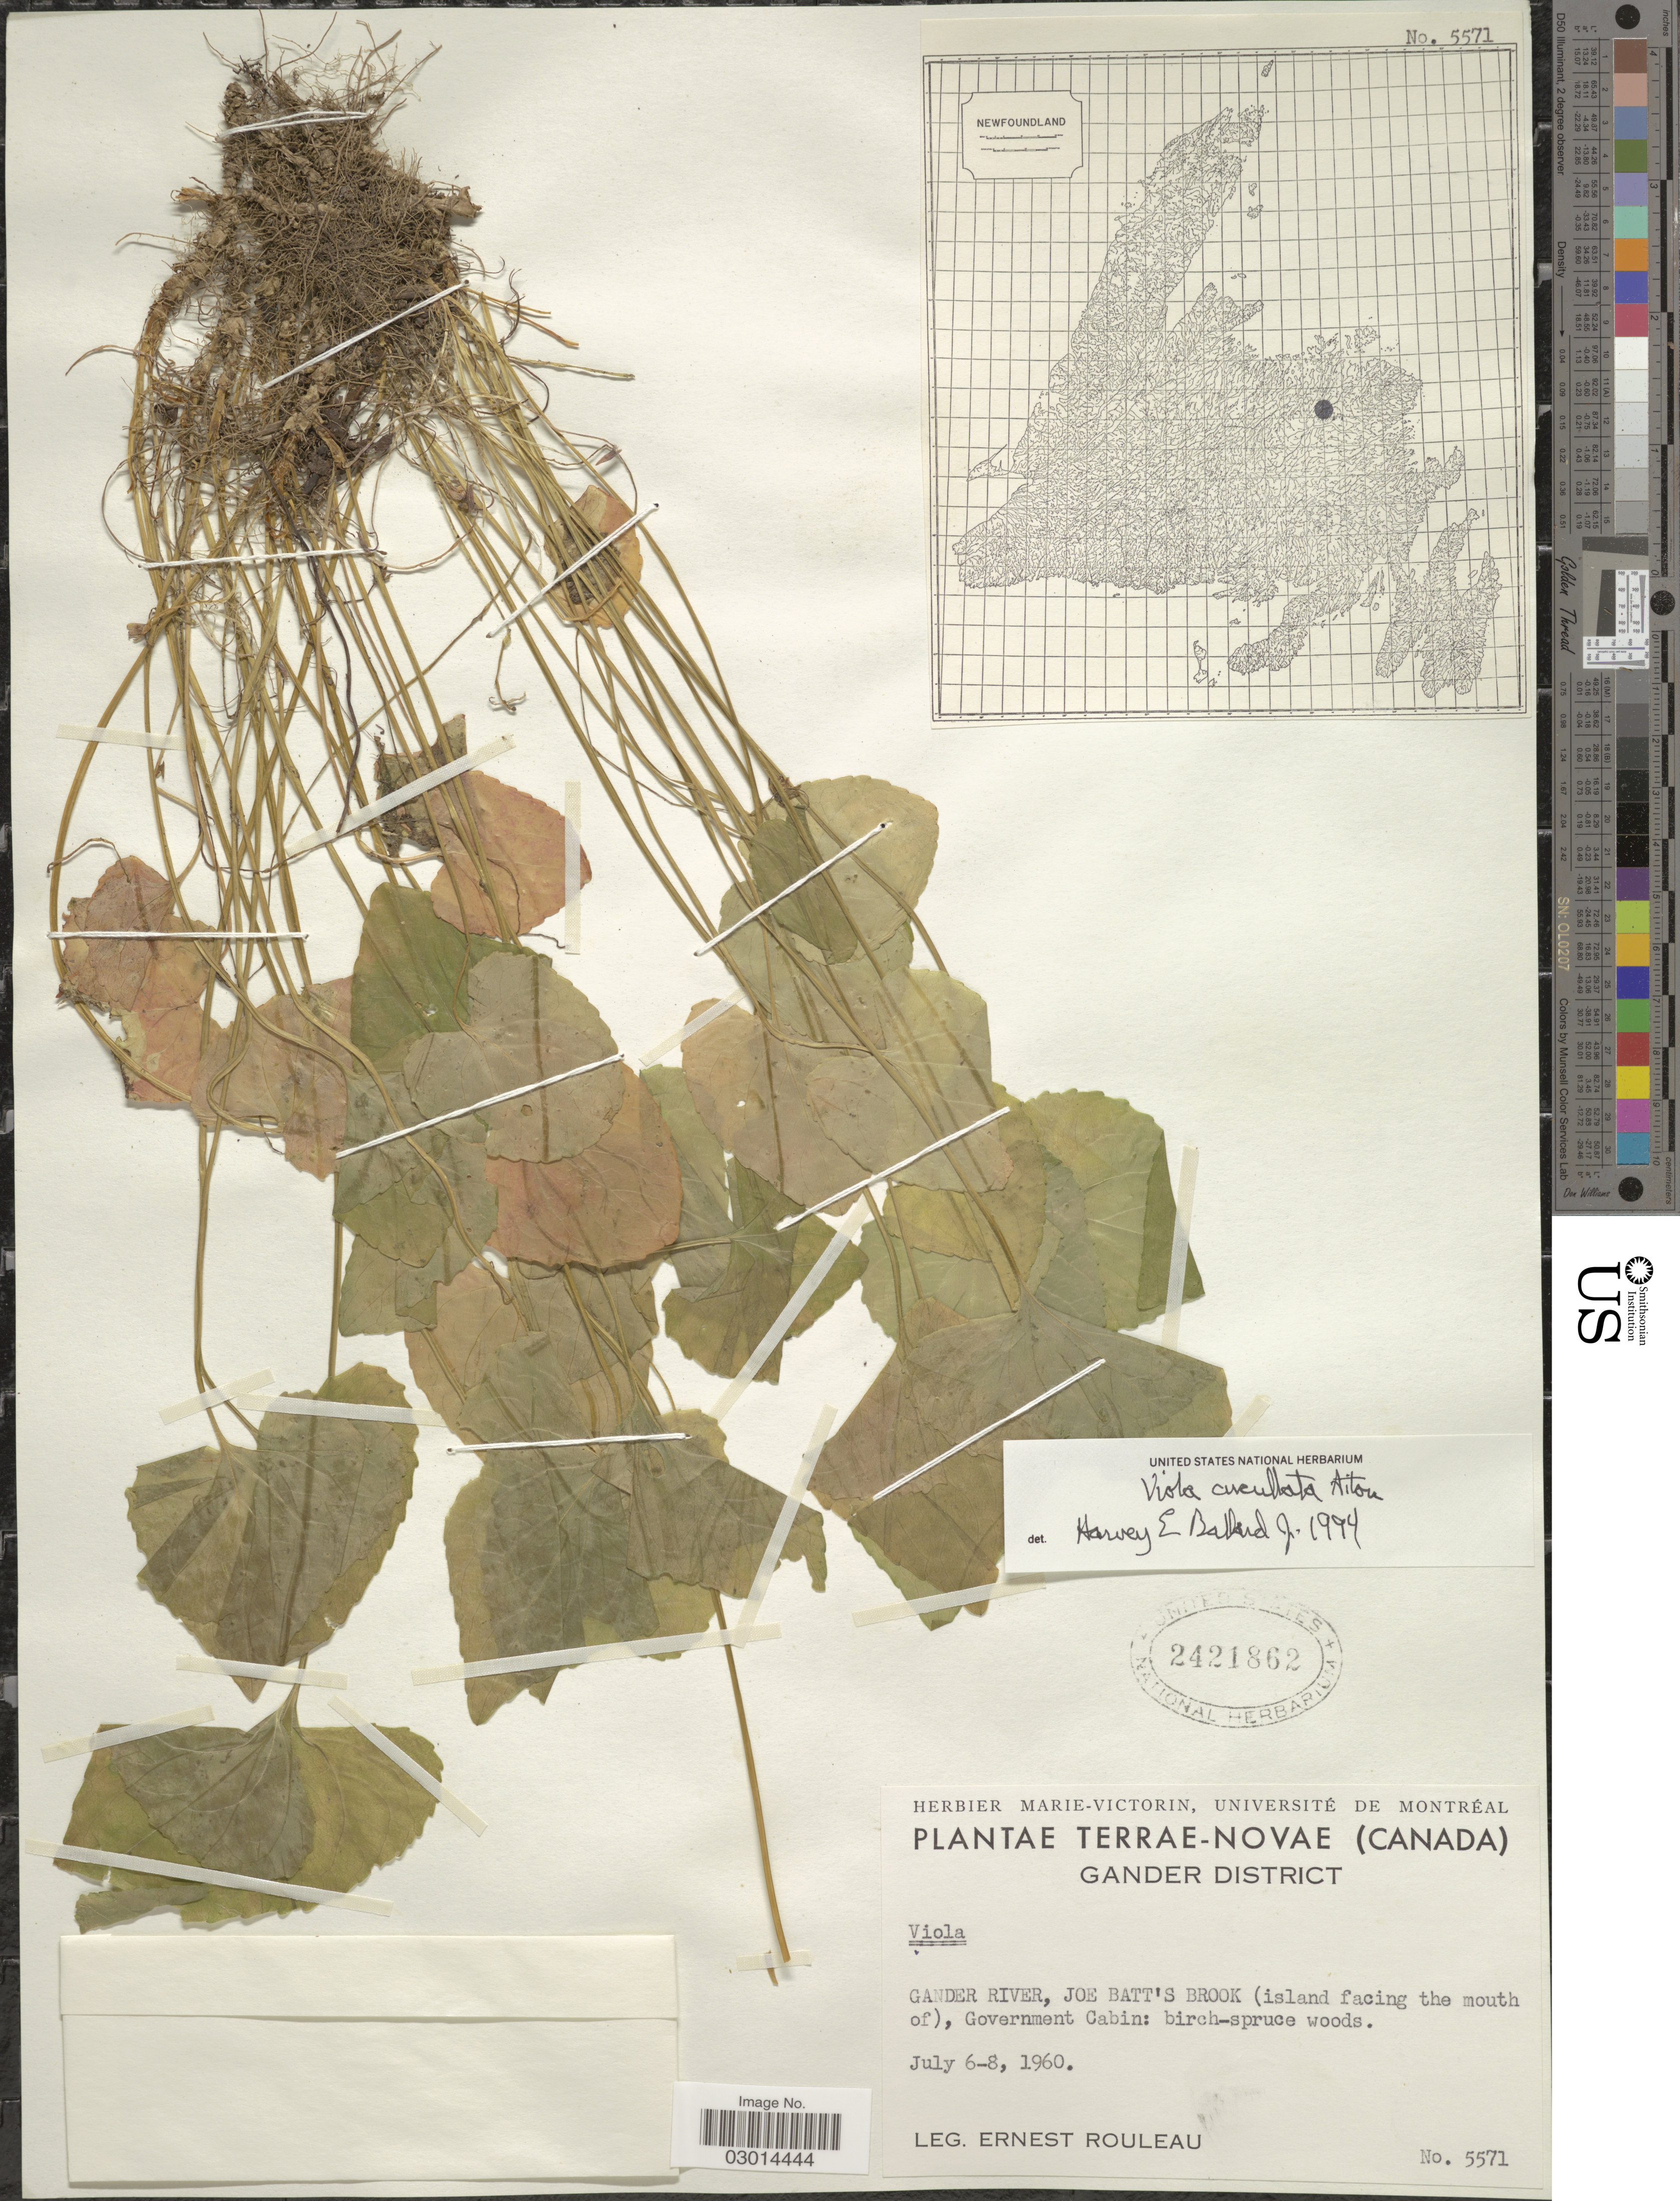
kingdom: Plantae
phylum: Tracheophyta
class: Magnoliopsida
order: Malpighiales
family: Violaceae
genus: Viola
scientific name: Viola cucullata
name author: Aiton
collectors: E. Rouleau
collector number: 5571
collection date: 1960-07-06/1960-07-08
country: Canada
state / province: Newfoundland and Labrador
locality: Terrae-Novae, Gander District, Gander River, Joe Batt's Brook (island facing the mouth of), Government Cabin.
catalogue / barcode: US 2421862